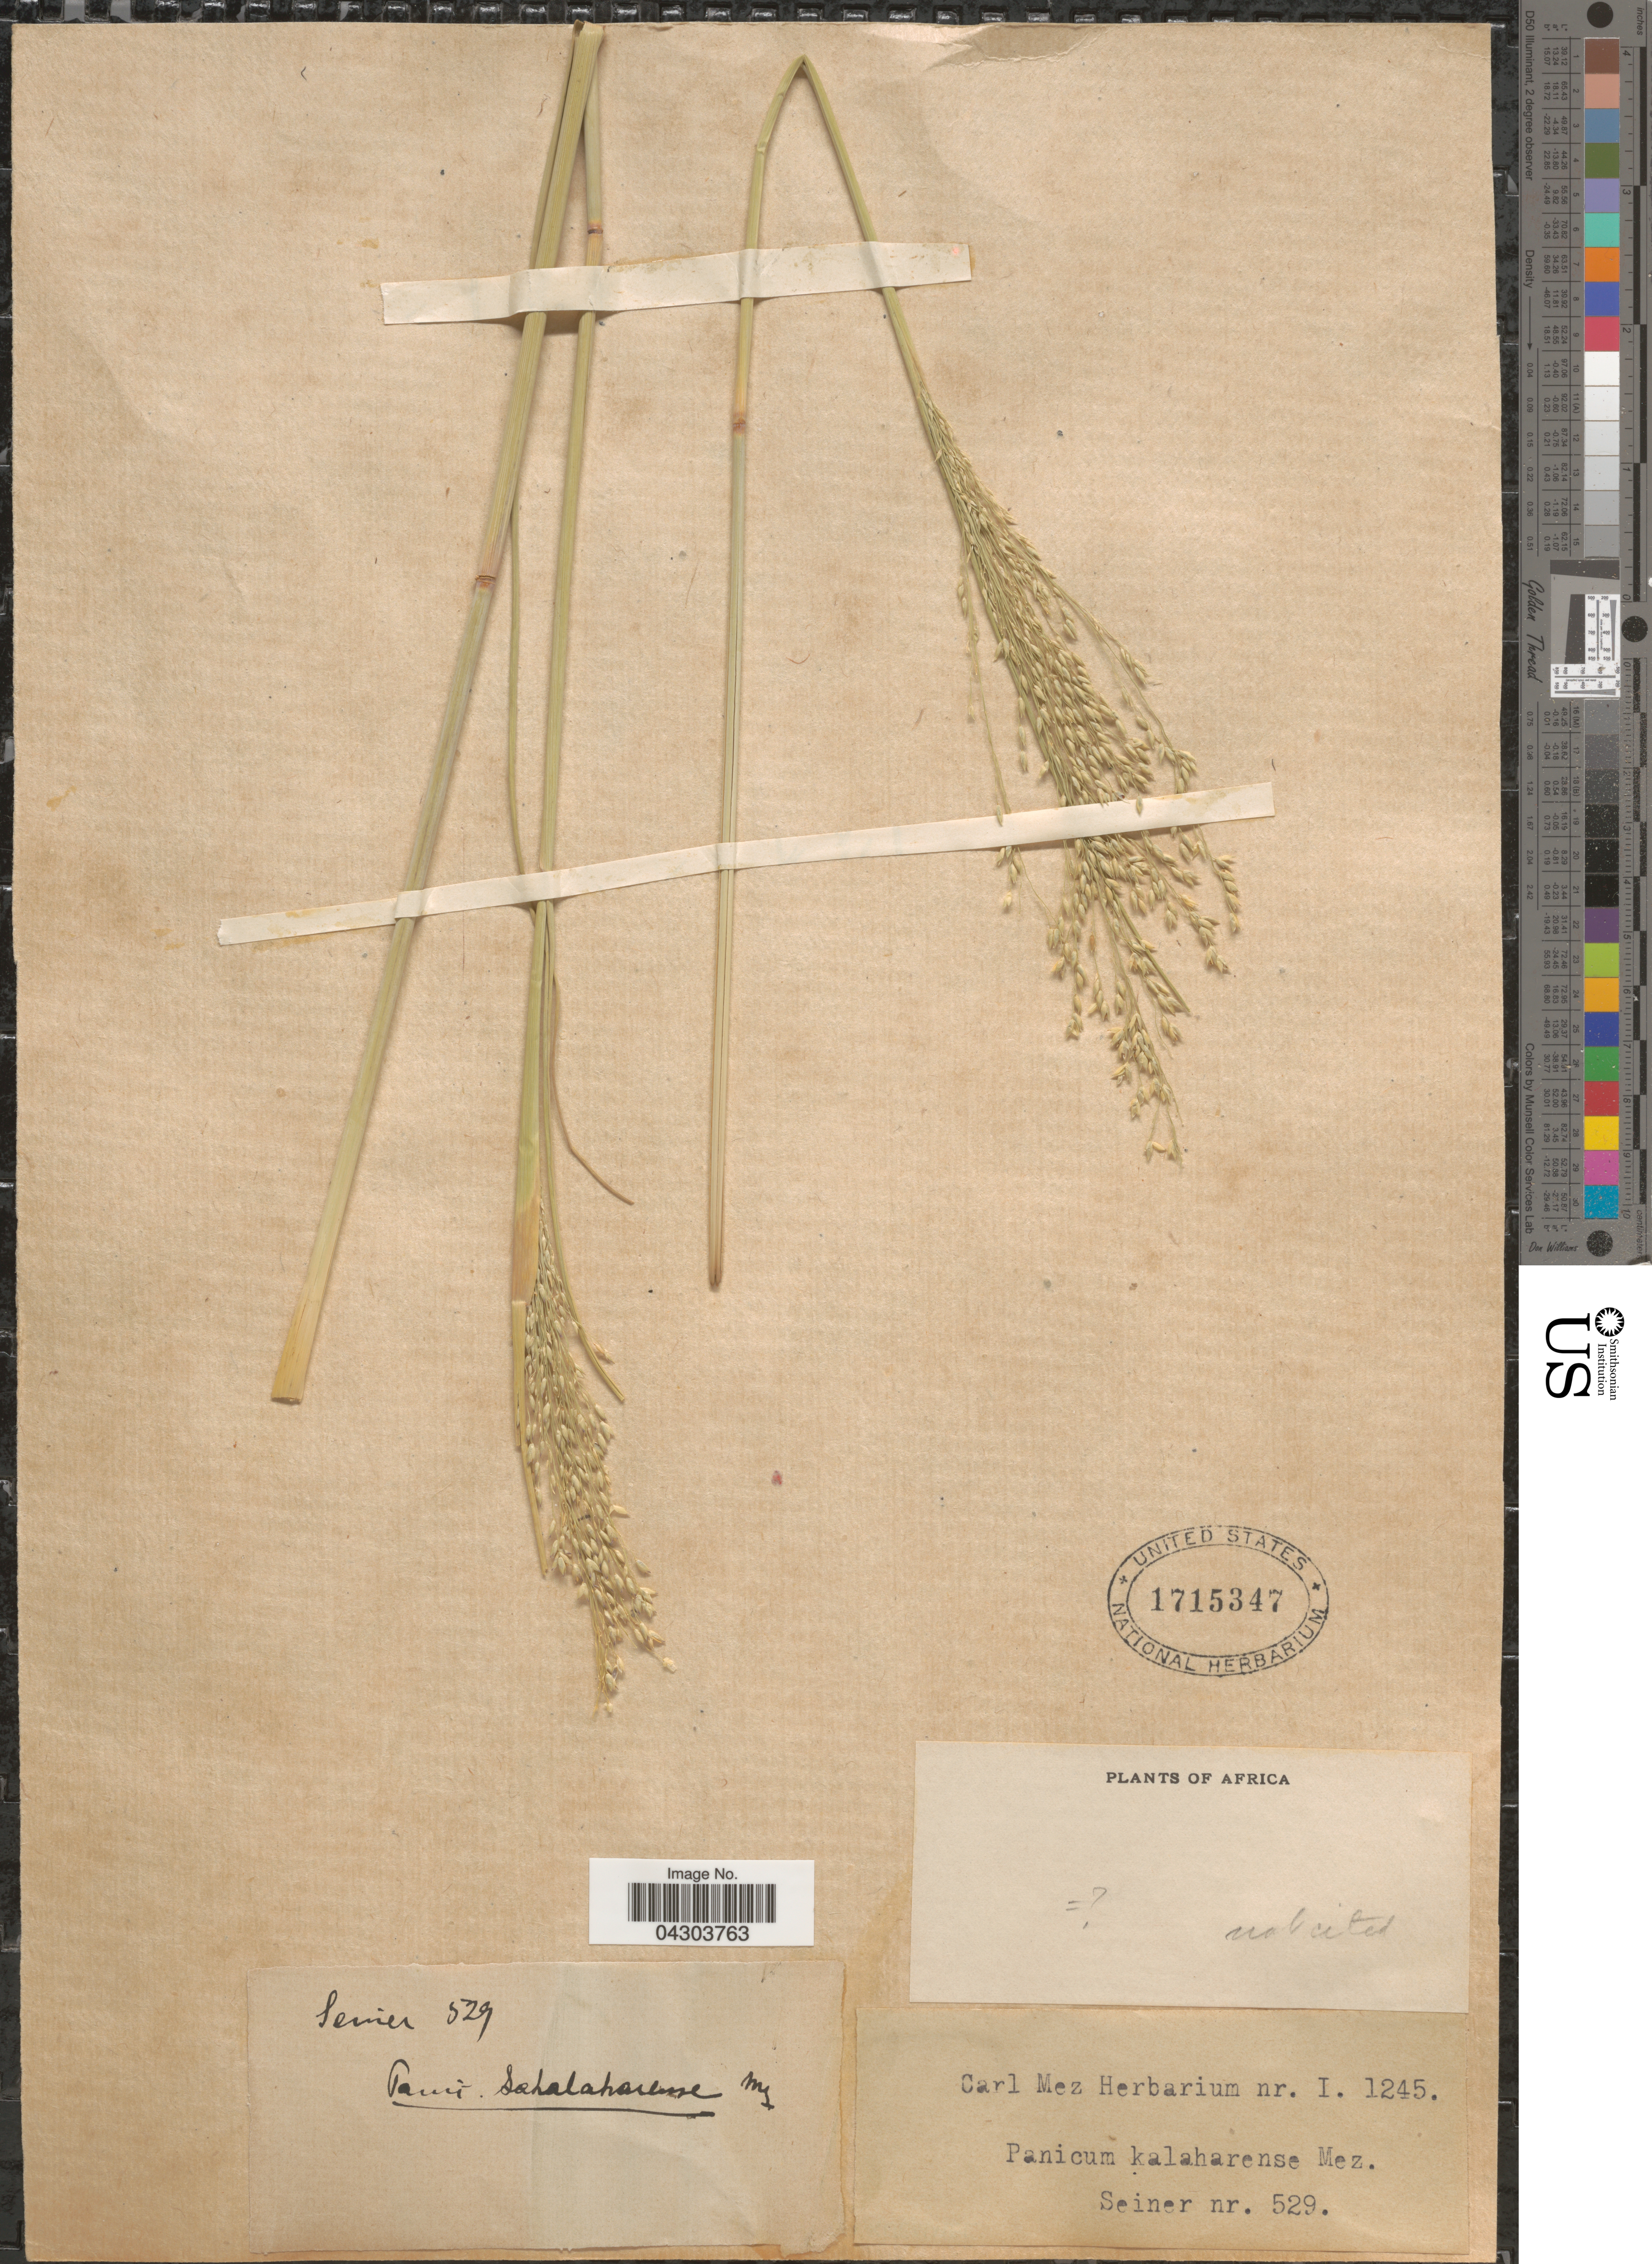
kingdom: Plantae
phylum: Tracheophyta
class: Liliopsida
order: Poales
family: Poaceae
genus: Panicum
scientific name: Panicum kalaharense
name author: Mez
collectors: F. Seiner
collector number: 529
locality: Africa.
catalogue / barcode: US 1715347